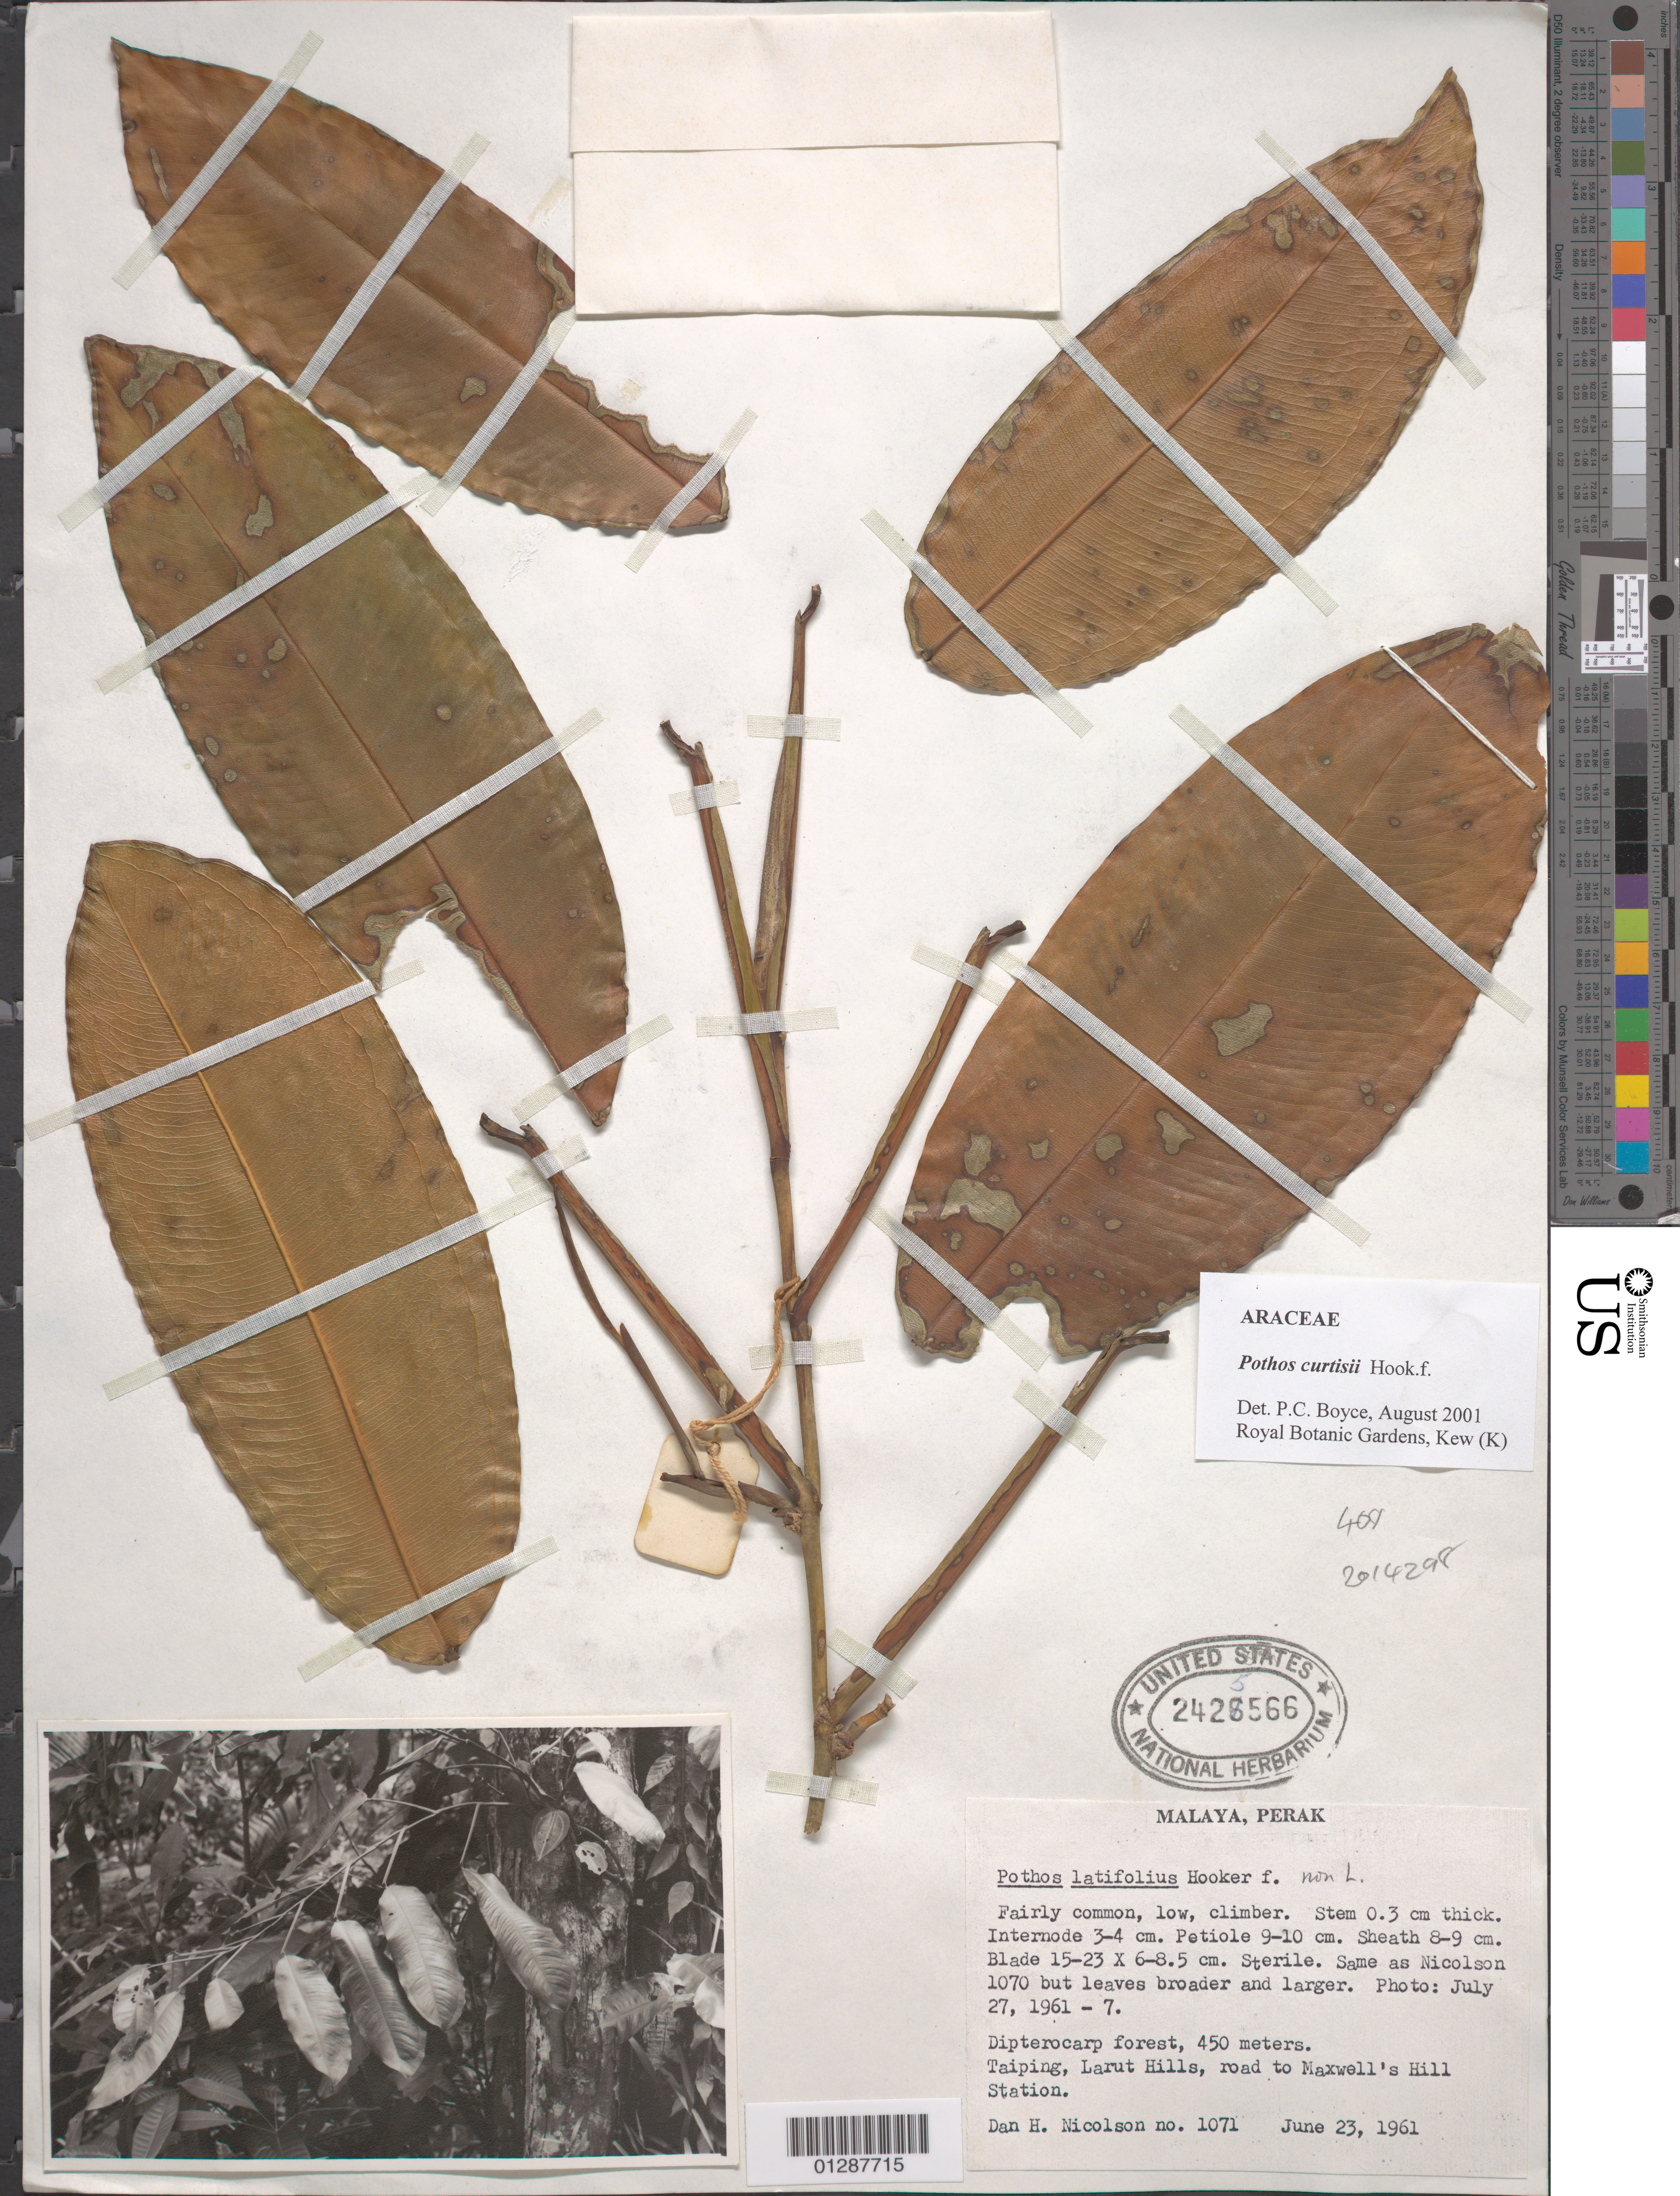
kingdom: Plantae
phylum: Tracheophyta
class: Liliopsida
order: Alismatales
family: Araceae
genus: Pothos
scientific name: Pothos curtisii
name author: Hook. f.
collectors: D. H. Nicolson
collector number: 1071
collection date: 1961-06-23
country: Malaysia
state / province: Perak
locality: Malay. Taiping, Larut Hills, road to Maxwell's Hill Station.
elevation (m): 450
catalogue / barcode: US 2425566